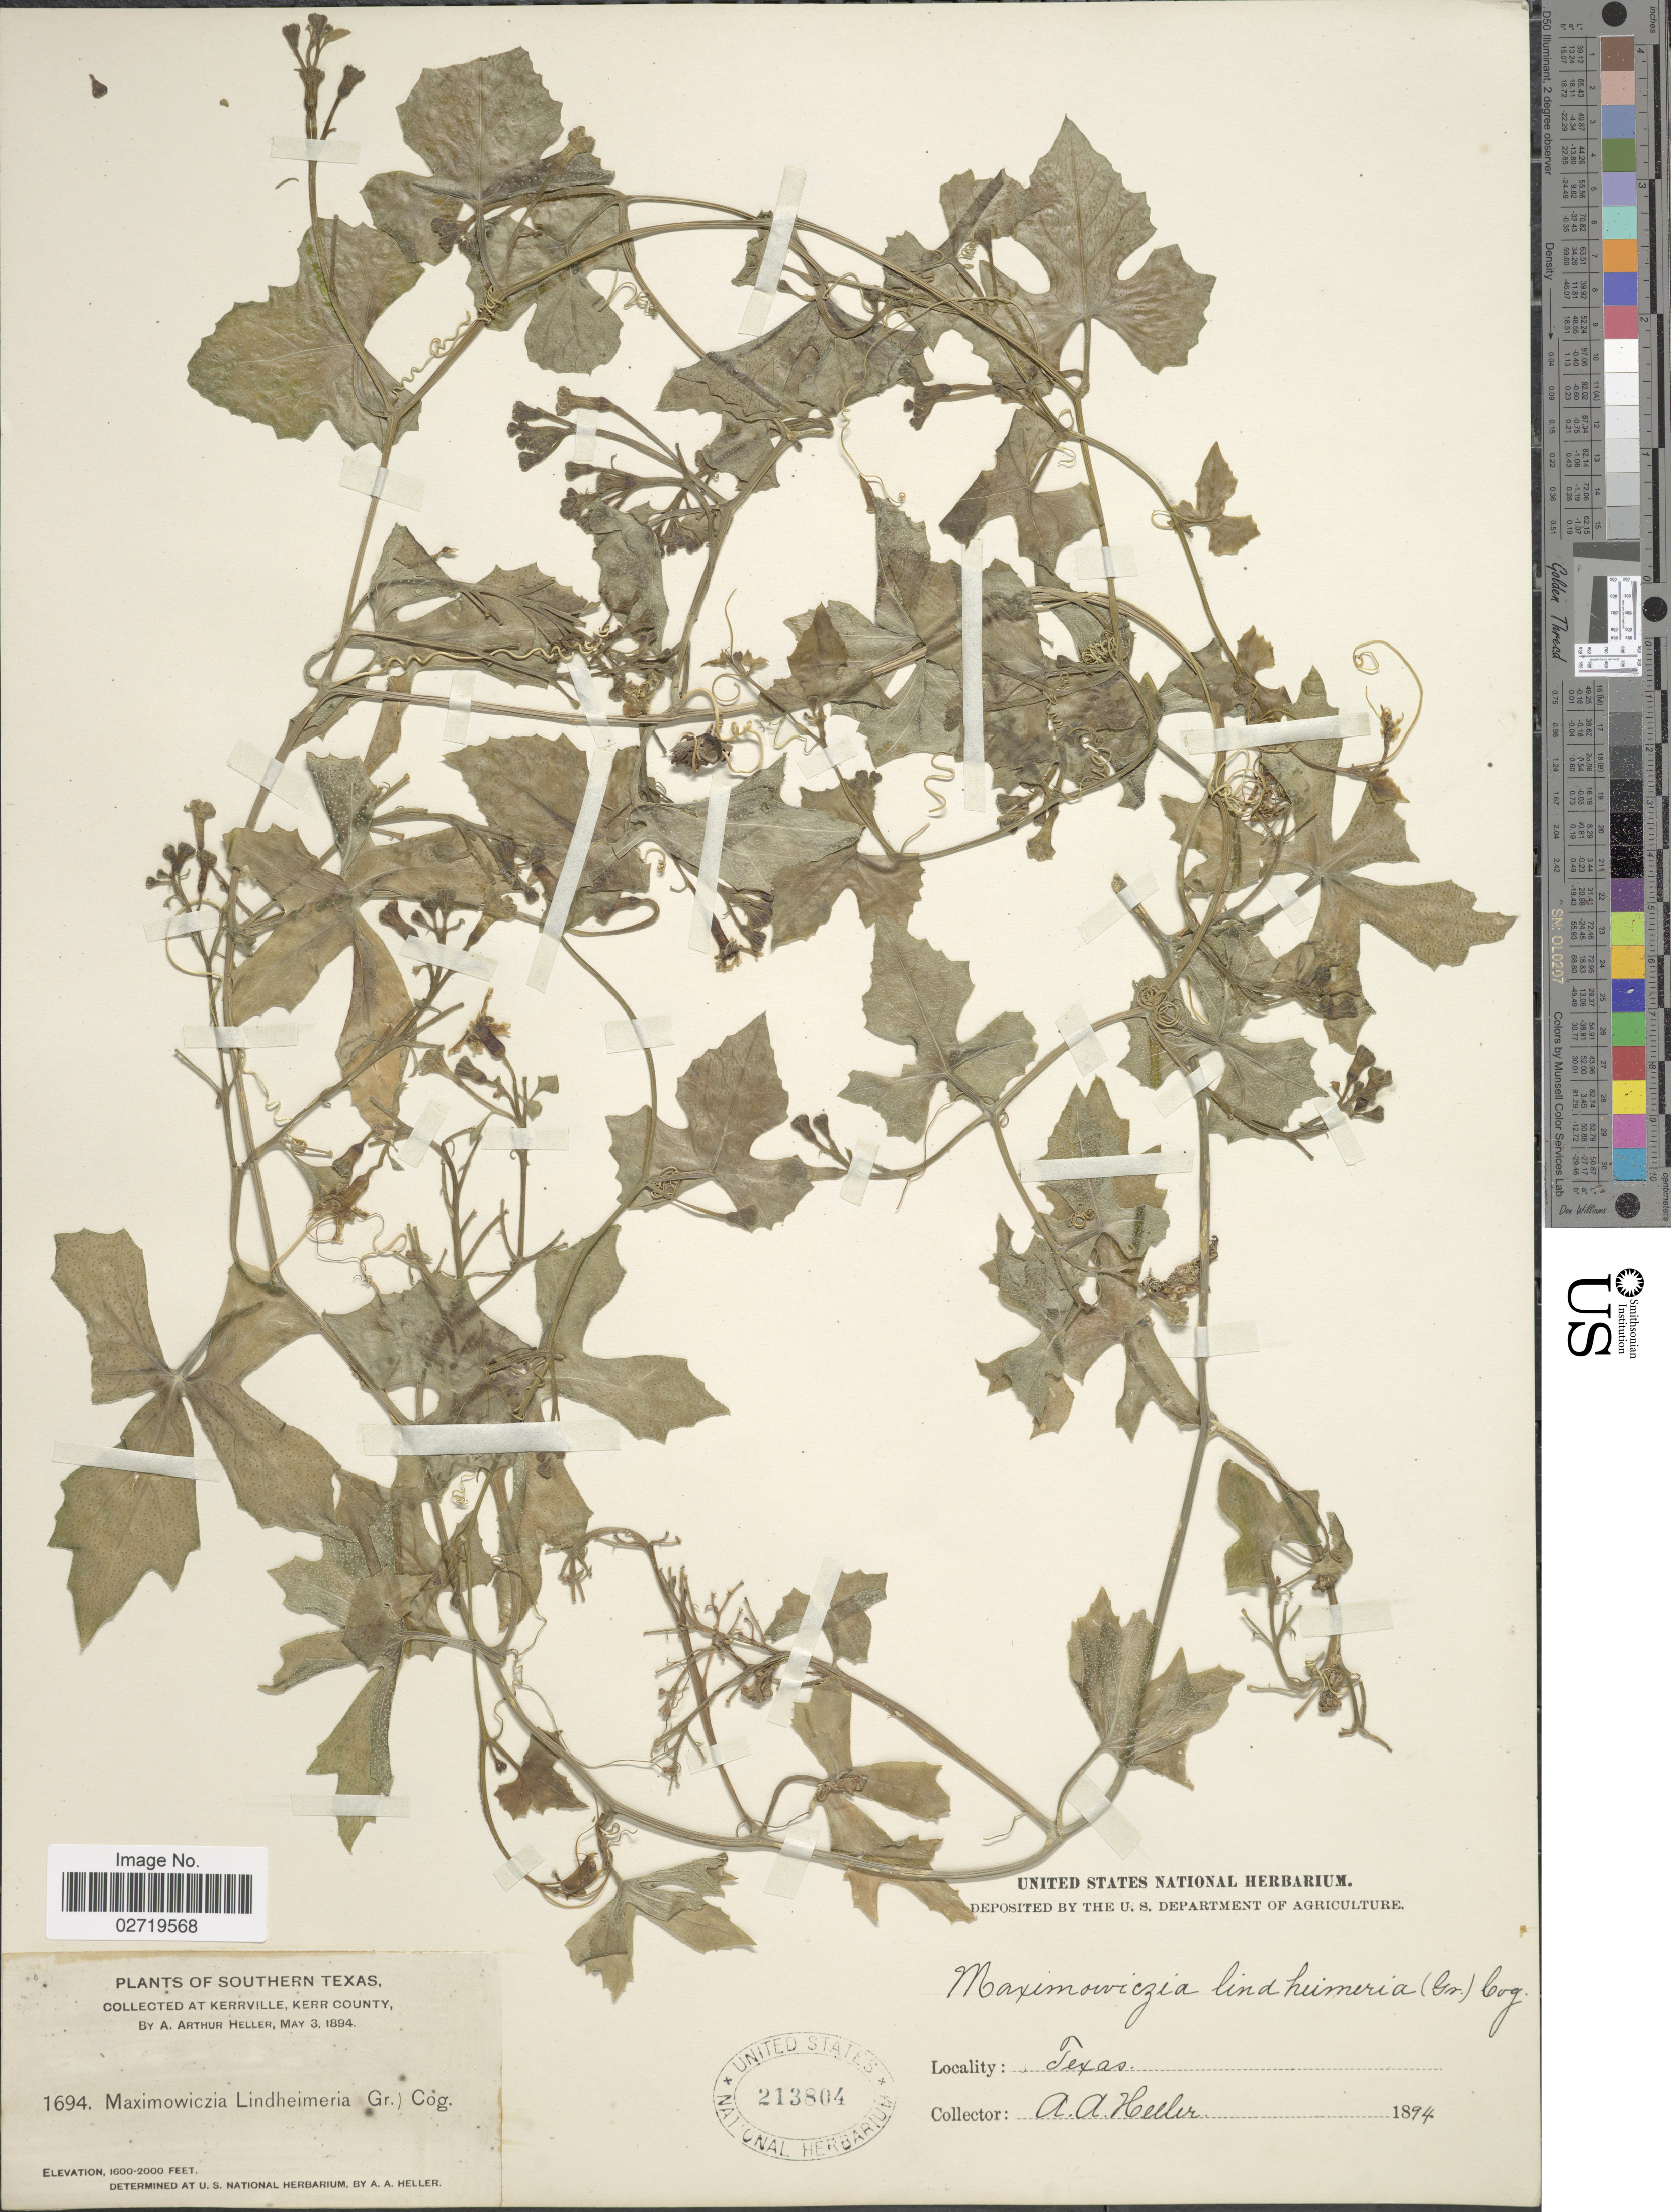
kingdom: Plantae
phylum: Tracheophyta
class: Magnoliopsida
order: Cucurbitales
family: Cucurbitaceae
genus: Ibervillea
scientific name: Ibervillea lindheimeri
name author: (A. Gray) Greene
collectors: A. A. Heller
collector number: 1694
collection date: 1894-05-03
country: United States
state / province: Texas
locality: Southern Texas, At Kerrville, Kerr County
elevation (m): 488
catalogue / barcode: US 213804